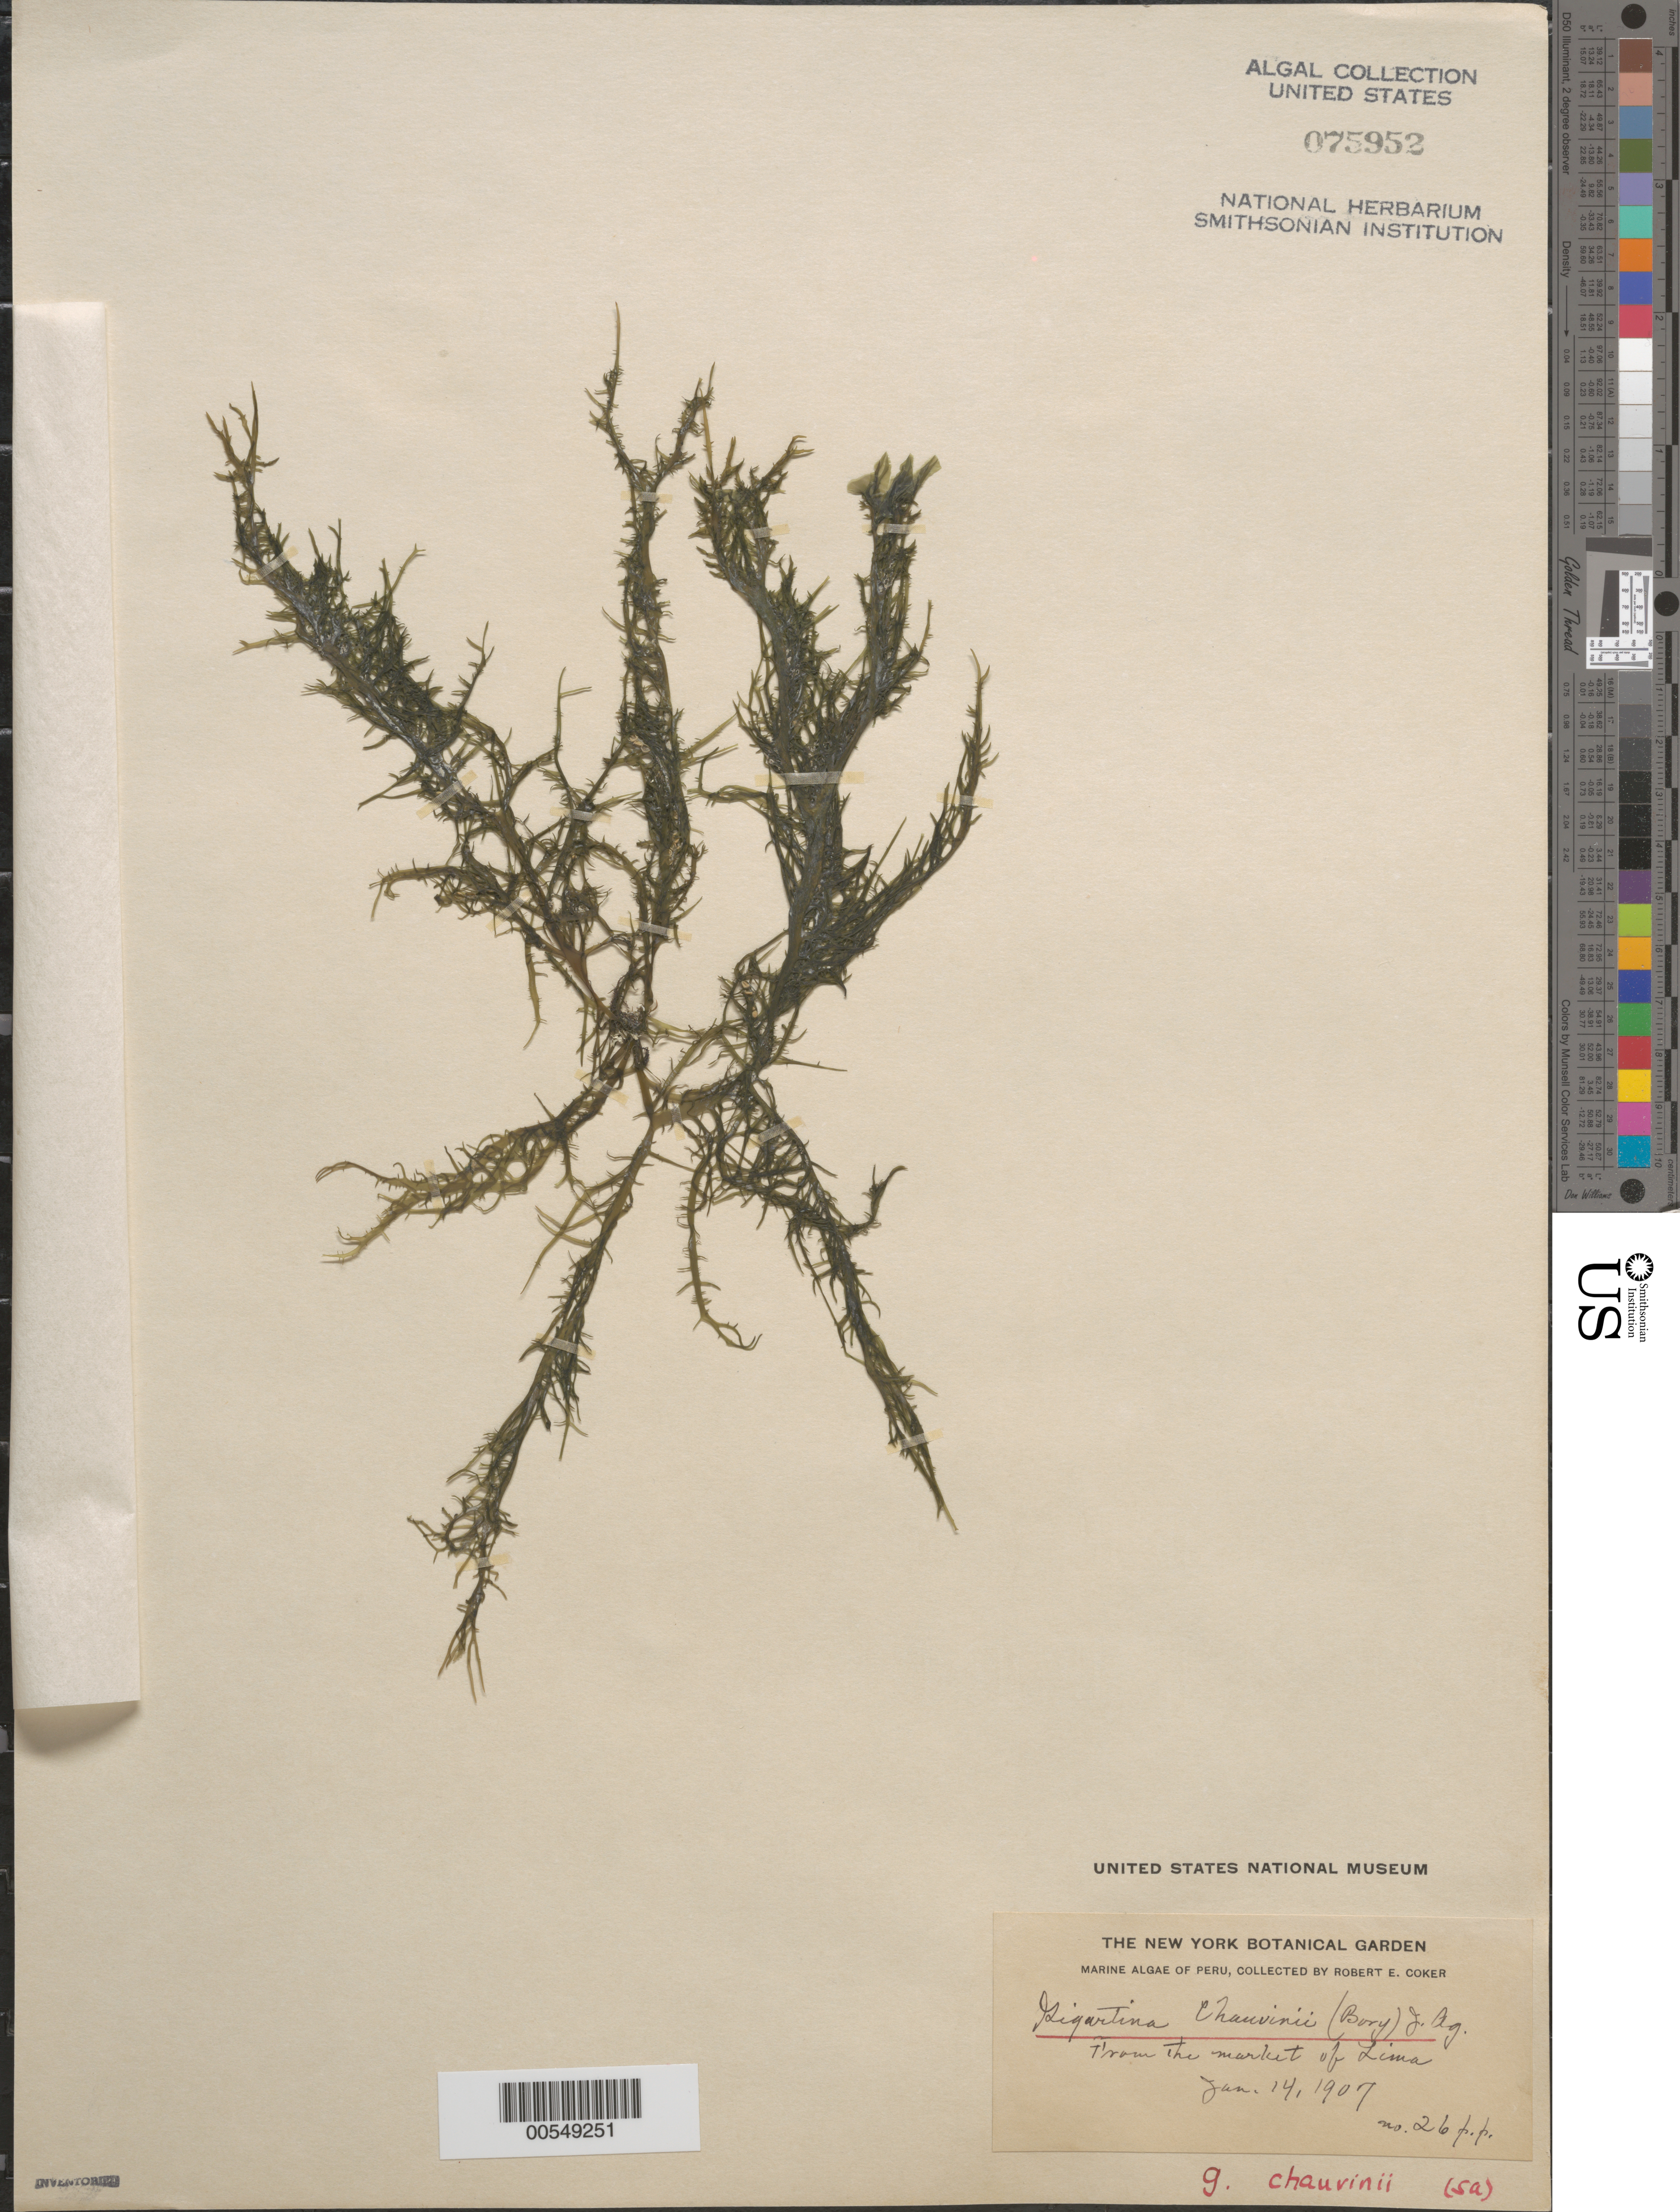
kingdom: Plantae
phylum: Rhodophyta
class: Florideophyceae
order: Gigartinales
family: Gigartinaceae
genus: Chondracanthus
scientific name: Chondracanthus chauvinii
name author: (Bory) Kütz.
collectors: R. Coker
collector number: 26 p.p.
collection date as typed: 14 Jan 1907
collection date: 1907-01-14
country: Peru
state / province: Lima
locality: Lima market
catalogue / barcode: US 75952